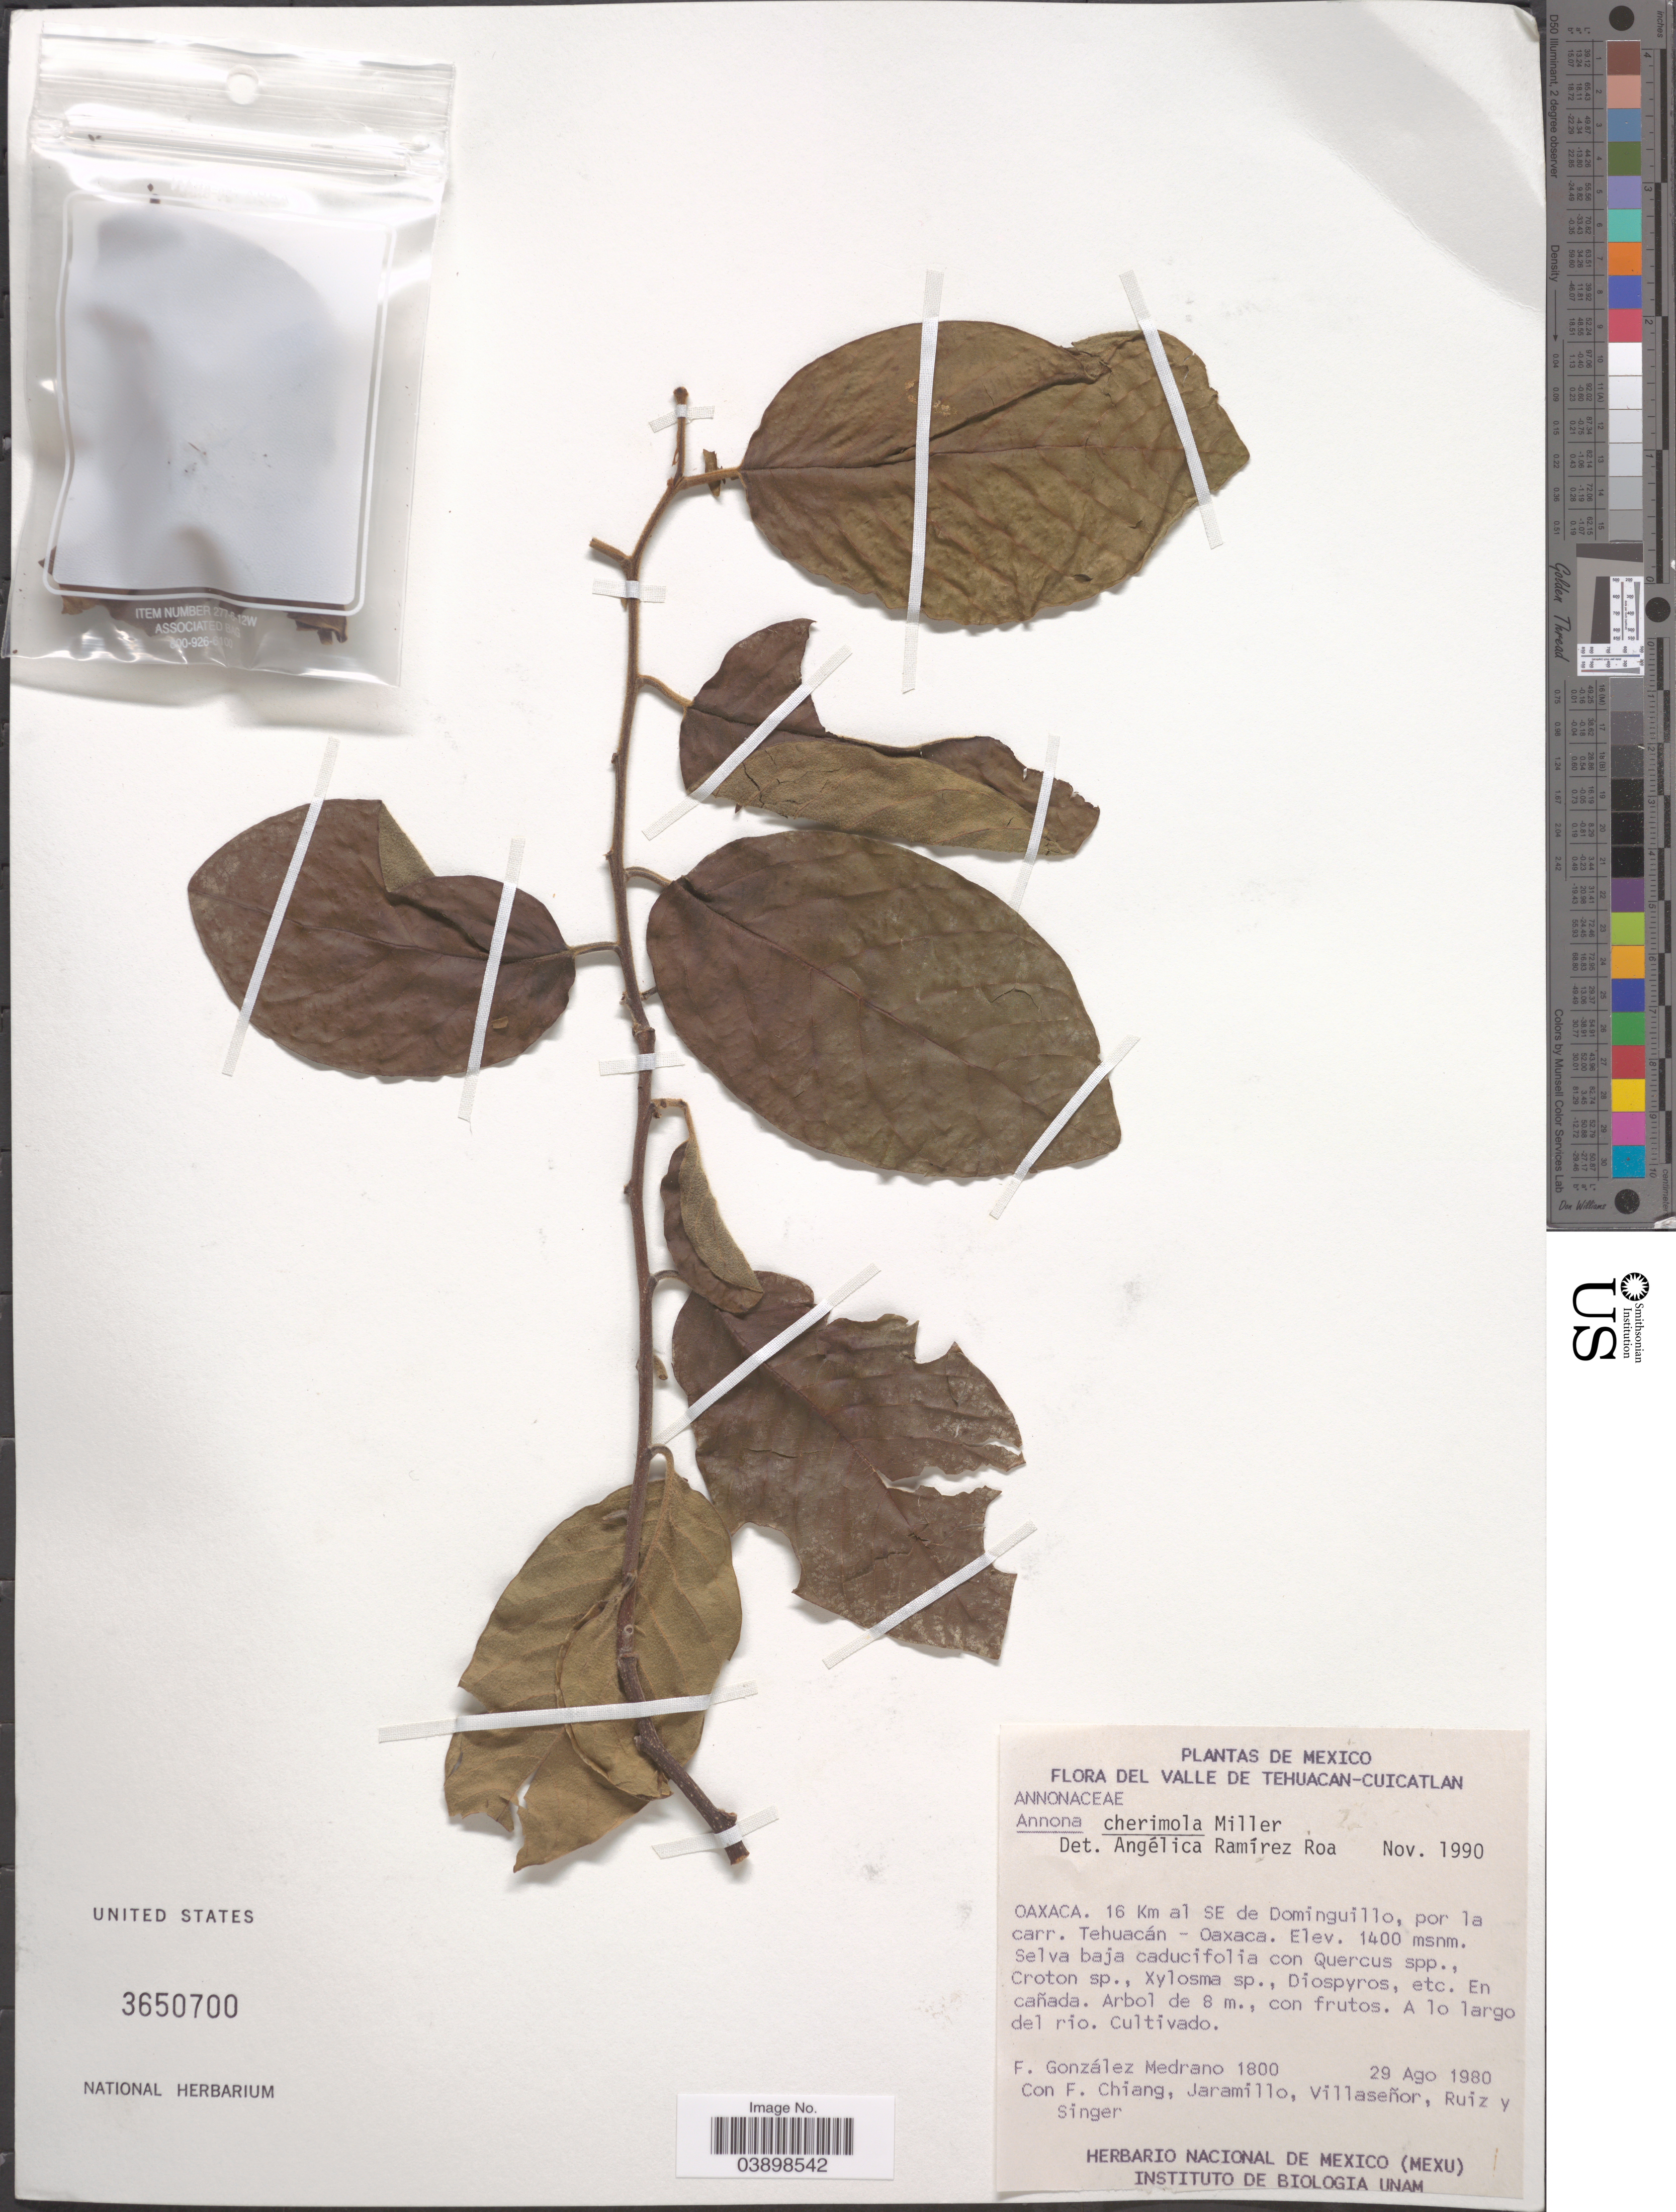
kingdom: Plantae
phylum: Tracheophyta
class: Magnoliopsida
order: Magnoliales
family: Annonaceae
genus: Annona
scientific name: Annona cherimola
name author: Mill.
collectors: F. Medrano, F. Chiang, Jaramillo, --, -. Villaseñor & et al.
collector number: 1800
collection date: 1980-08-29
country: Mexico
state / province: Oaxaca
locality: Tehuacan-Cuicatlan. 16Km al SE de Dominguillo, por la carr. Tehuacán-Oaxaca.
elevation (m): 1400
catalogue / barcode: US 3650700